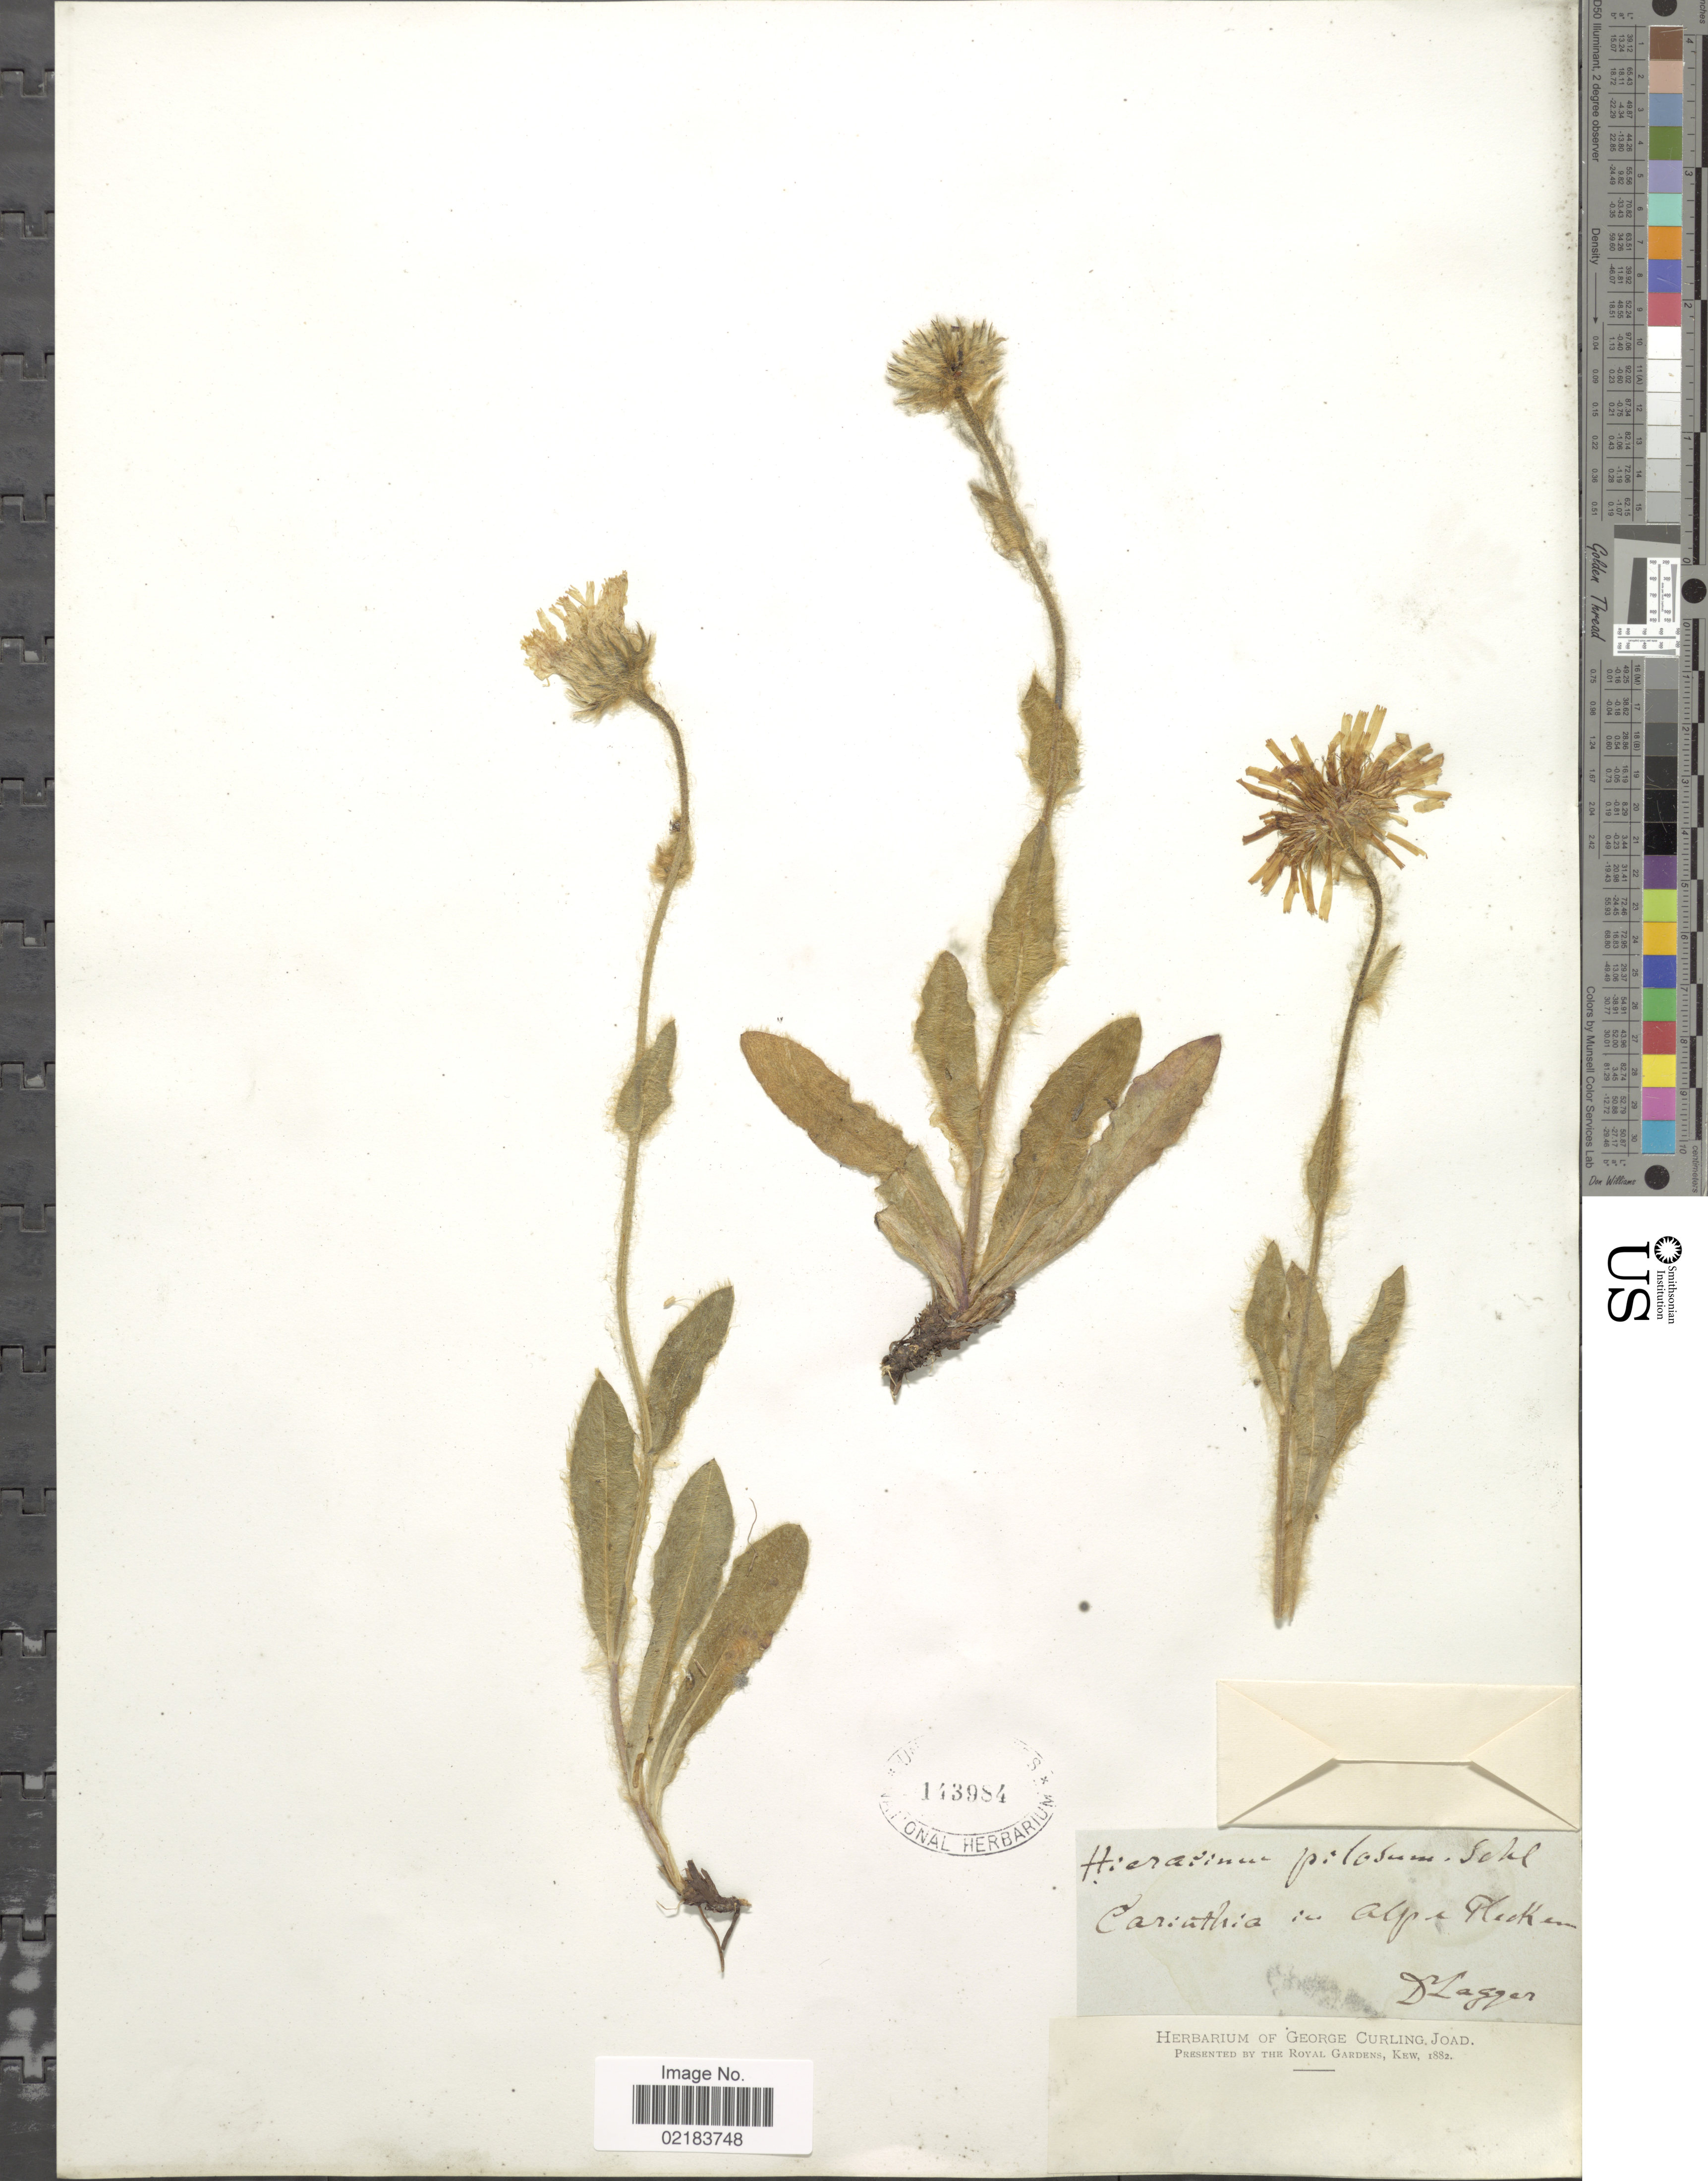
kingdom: Plantae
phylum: Tracheophyta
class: Magnoliopsida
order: Asterales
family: Asteraceae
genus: Hieracium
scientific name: Hieracium pilosum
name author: Froel.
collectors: D. Lagger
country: Austria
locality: Carinthia in alpe Fleckem. [interpreted]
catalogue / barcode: US 143984